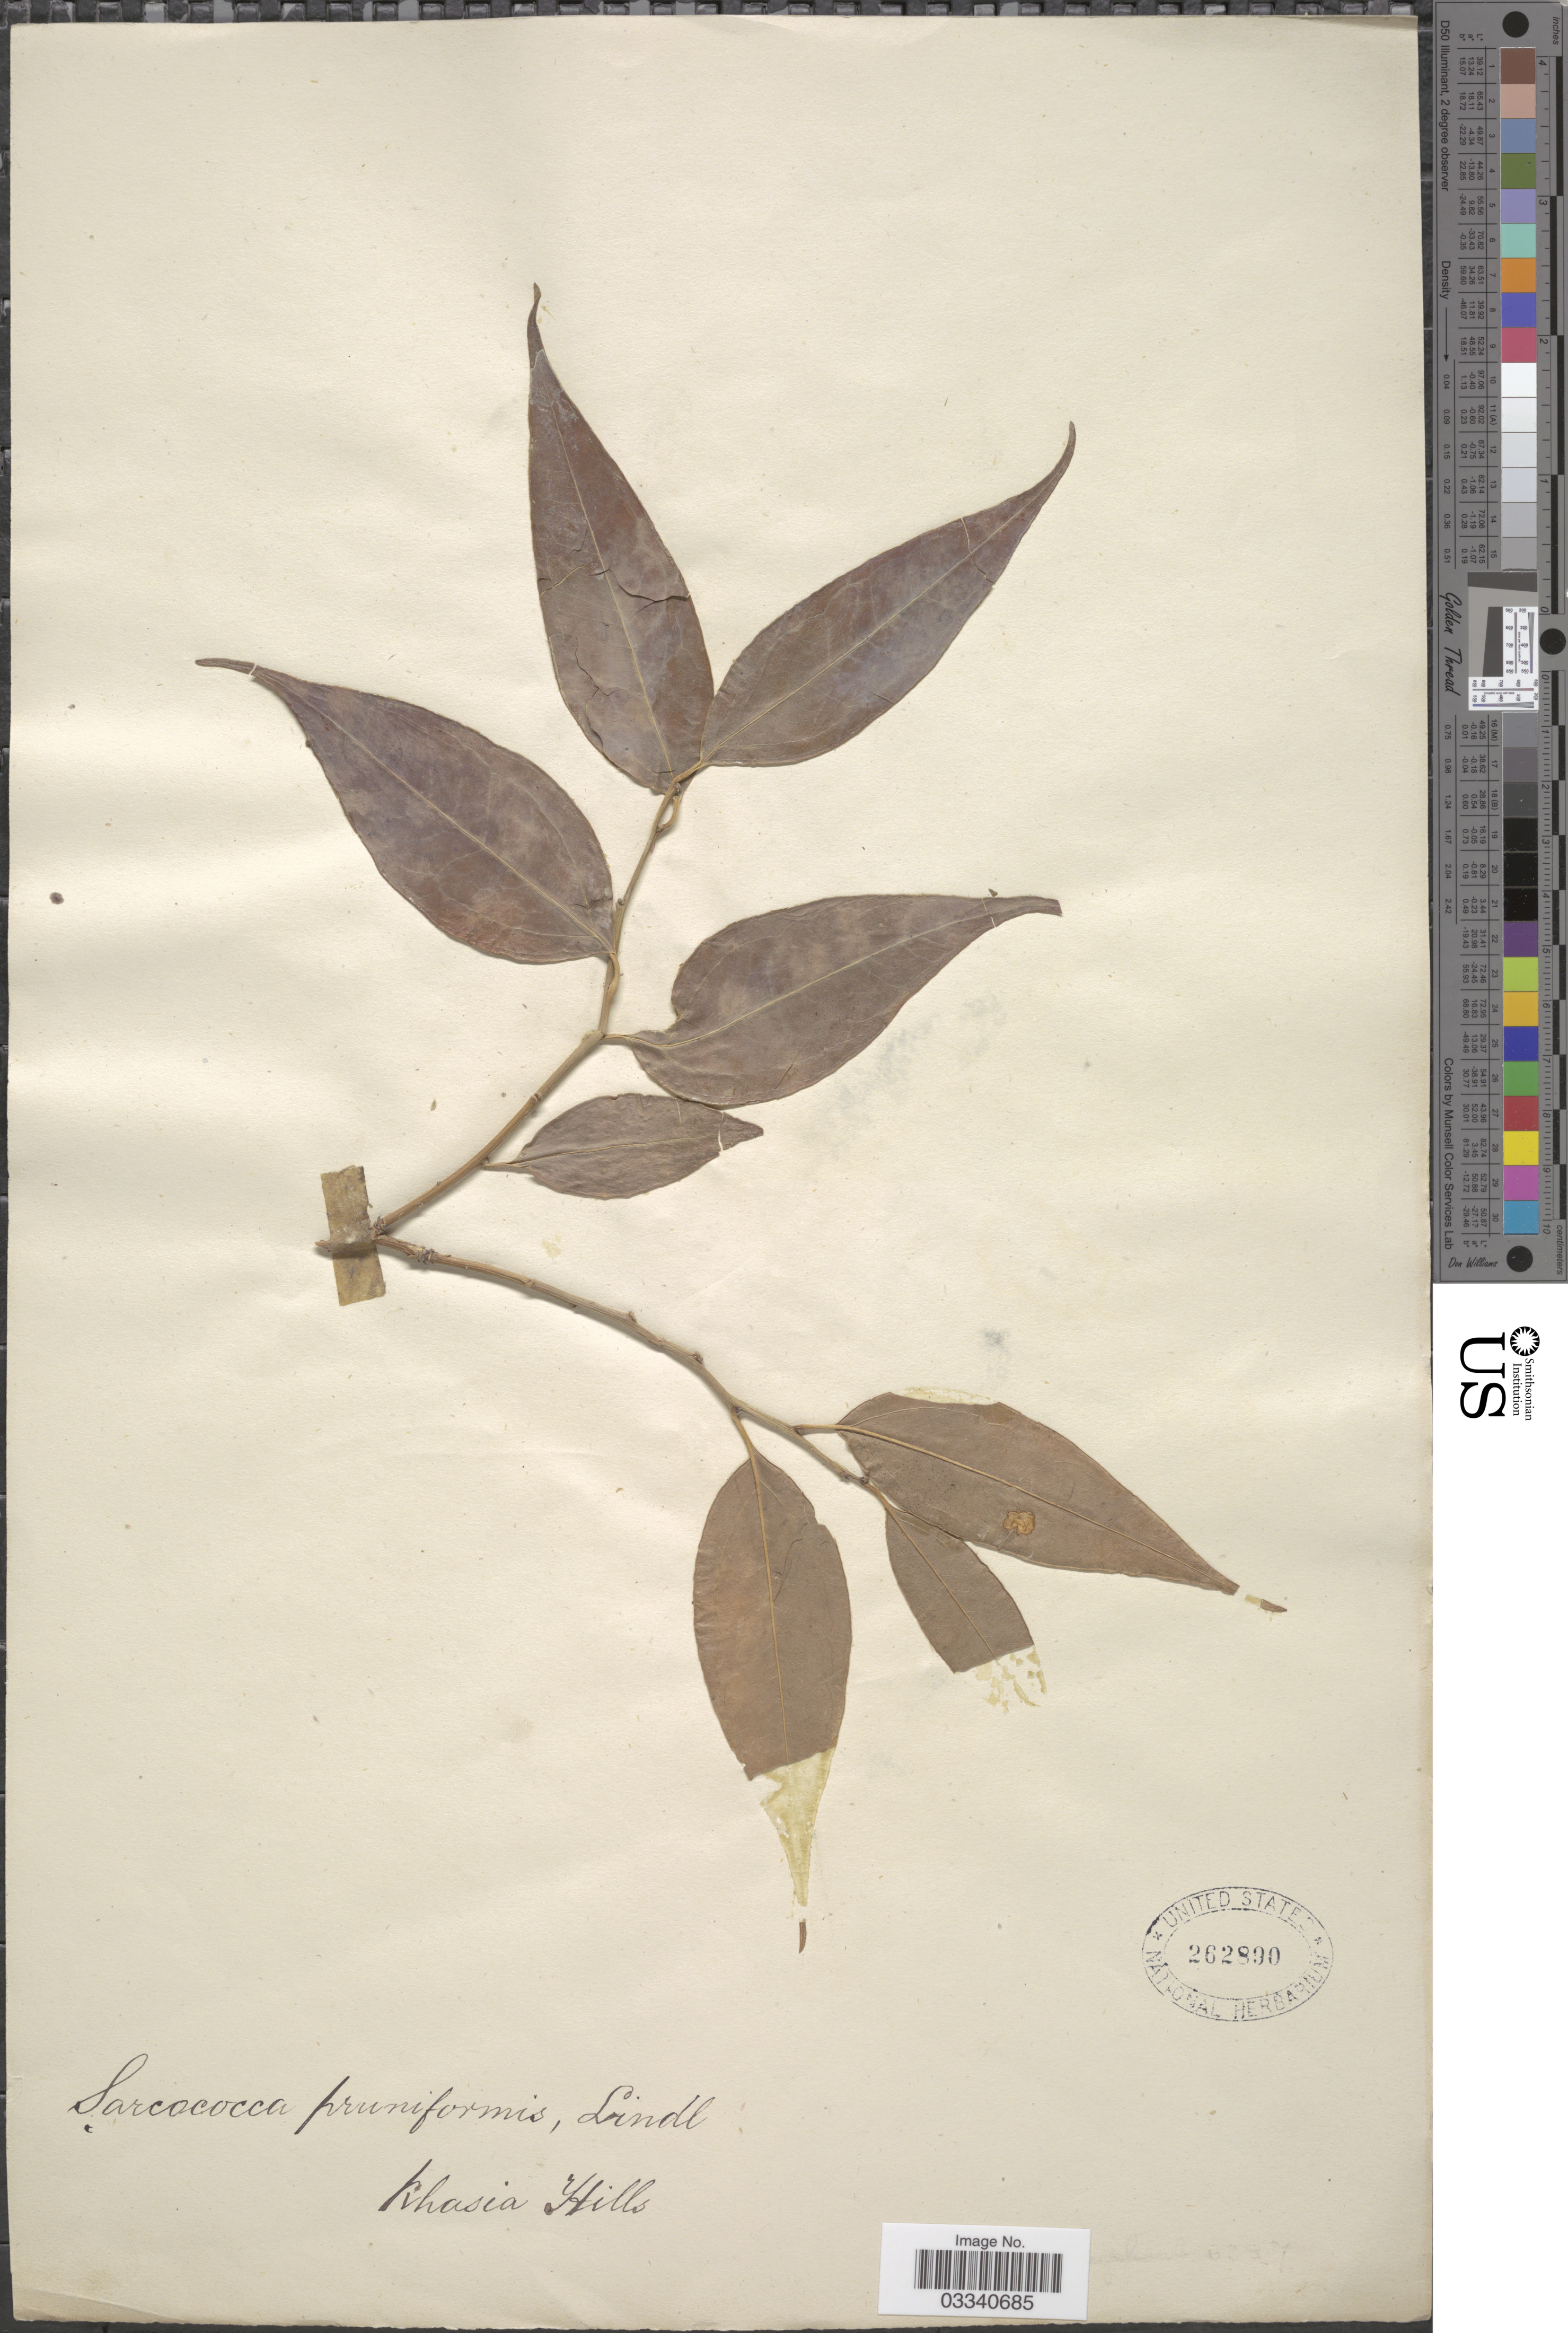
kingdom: Plantae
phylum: Tracheophyta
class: Magnoliopsida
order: Buxales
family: Buxaceae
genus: Sarcococca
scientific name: Sarcococca coriacea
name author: Müll. Arg.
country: India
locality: Khasia Hills.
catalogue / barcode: US 262890